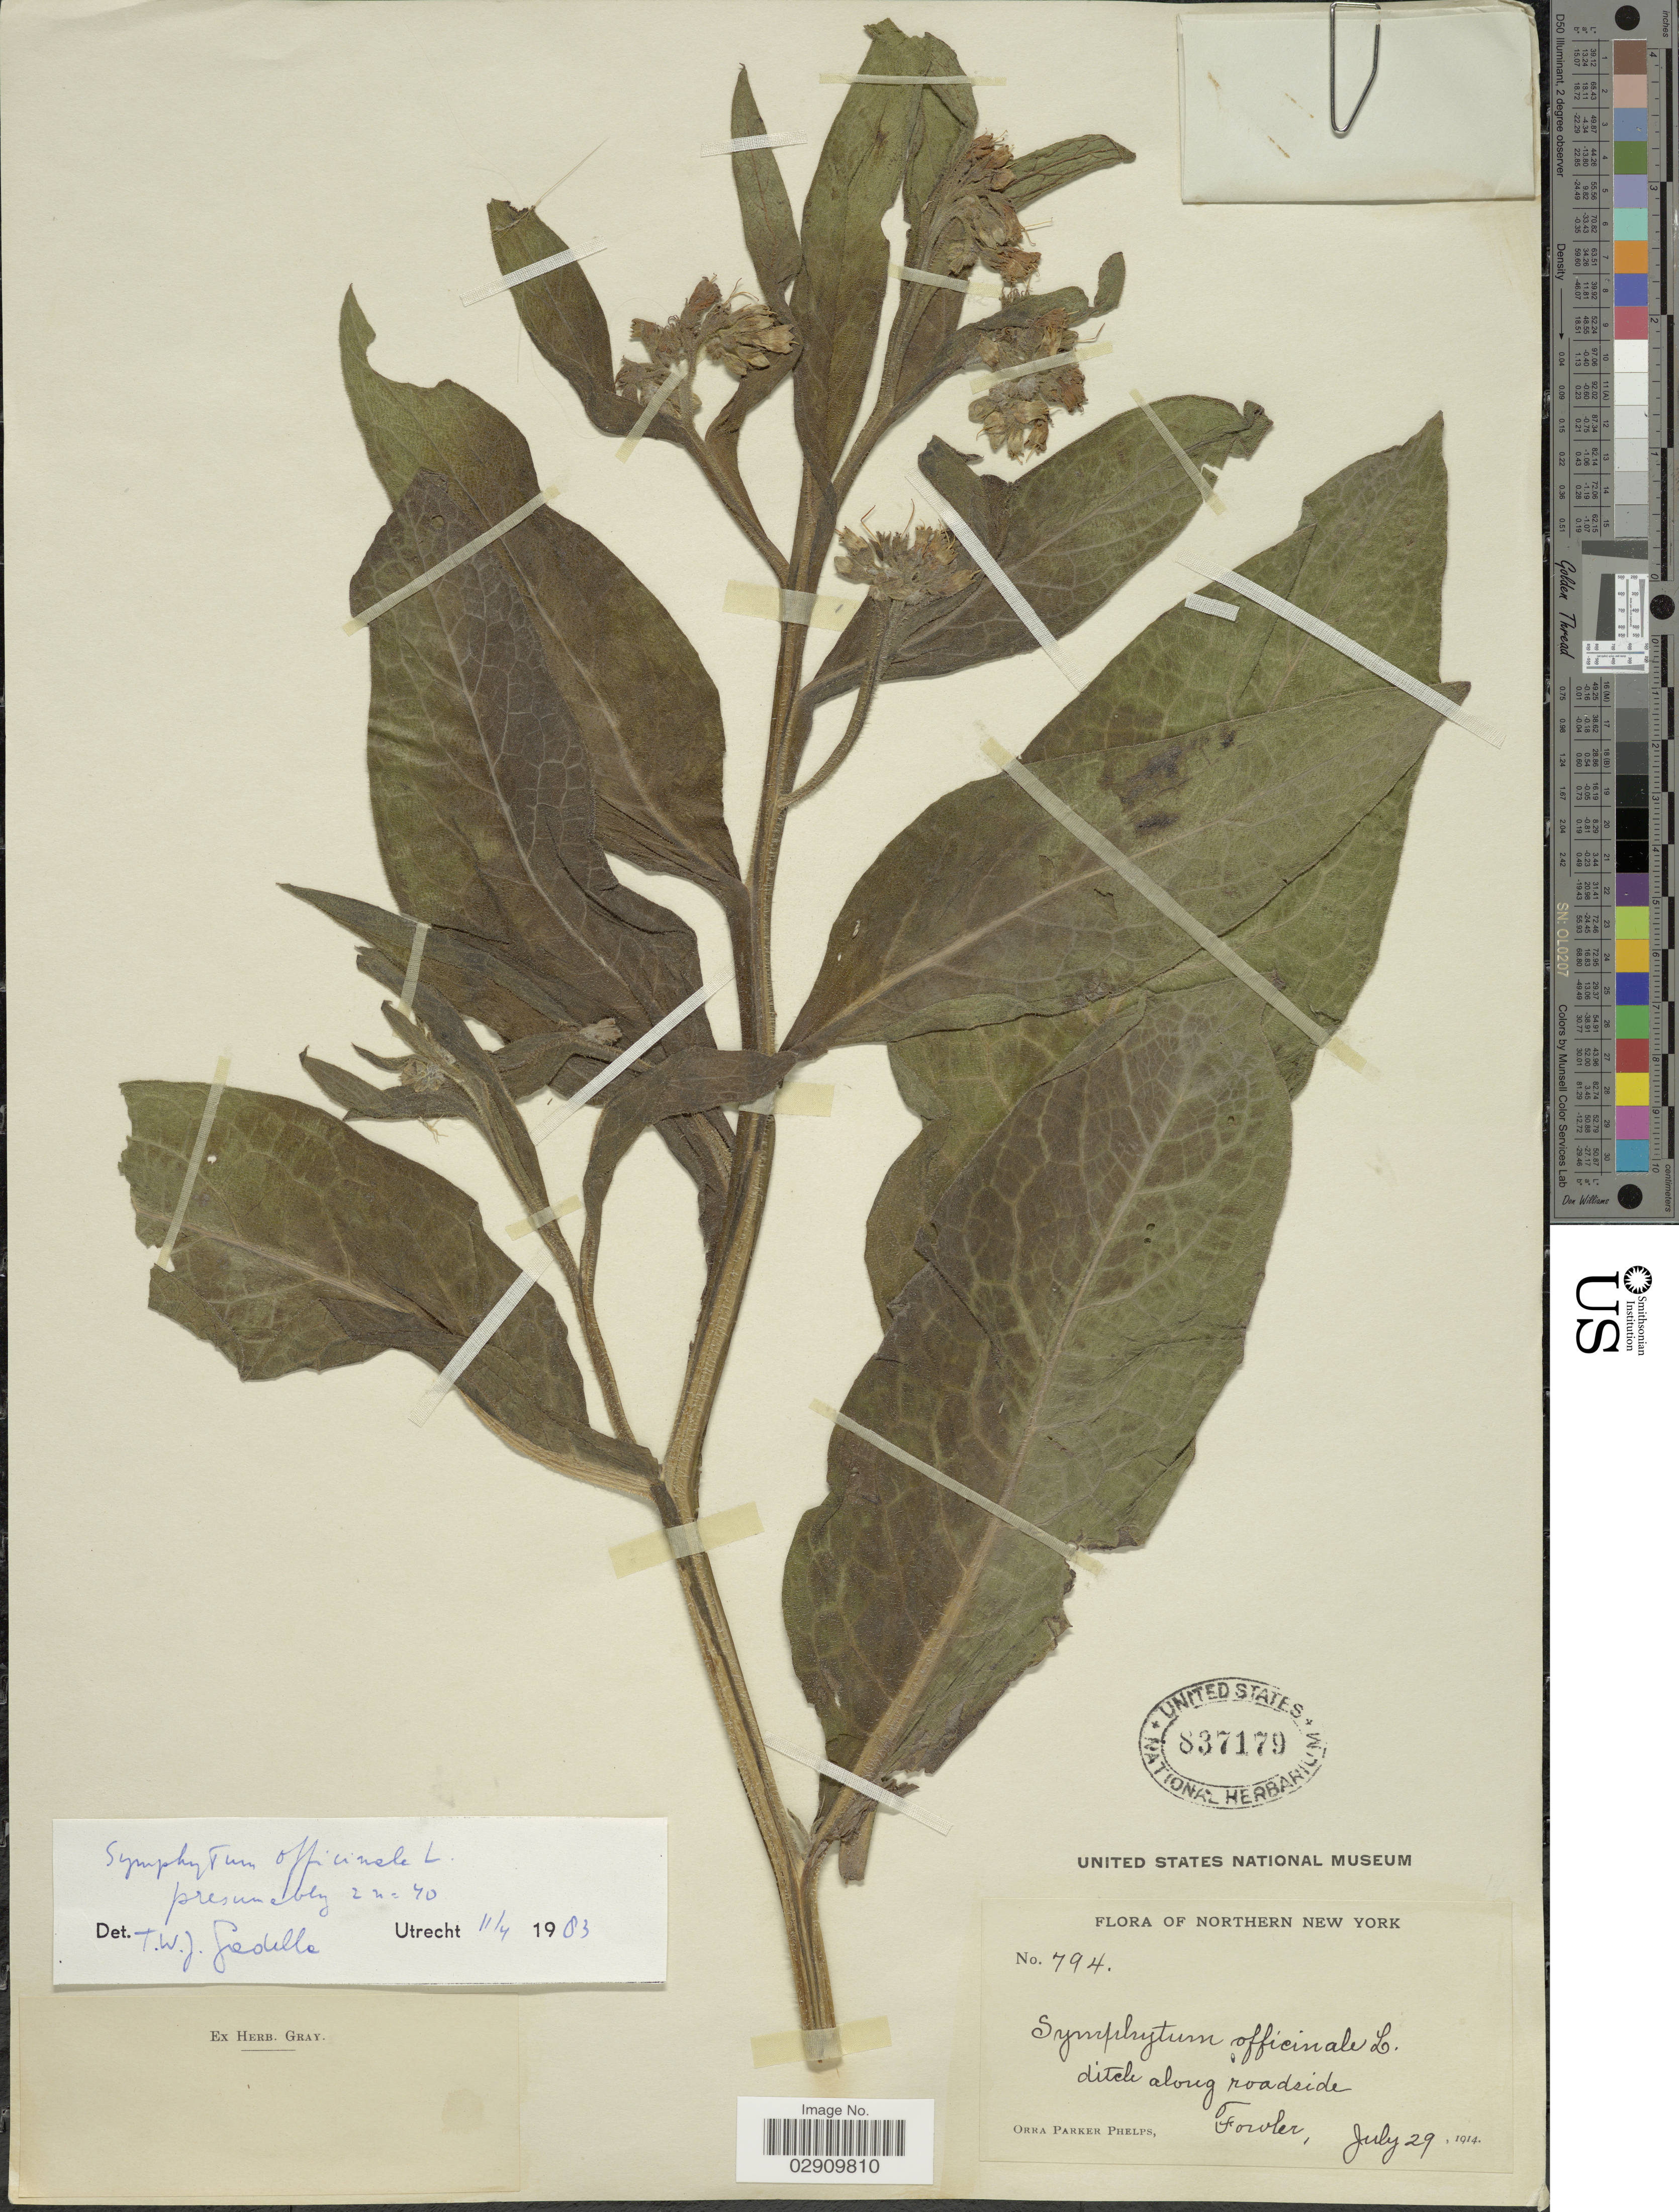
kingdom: Plantae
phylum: Tracheophyta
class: Magnoliopsida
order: Boraginales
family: Boraginaceae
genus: Symphytum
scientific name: Symphytum officinale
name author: L.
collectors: O. P. Phelps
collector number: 794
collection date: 1914-07-29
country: United States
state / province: New York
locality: Ditch along roadside, Fowler.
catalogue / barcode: US 837179